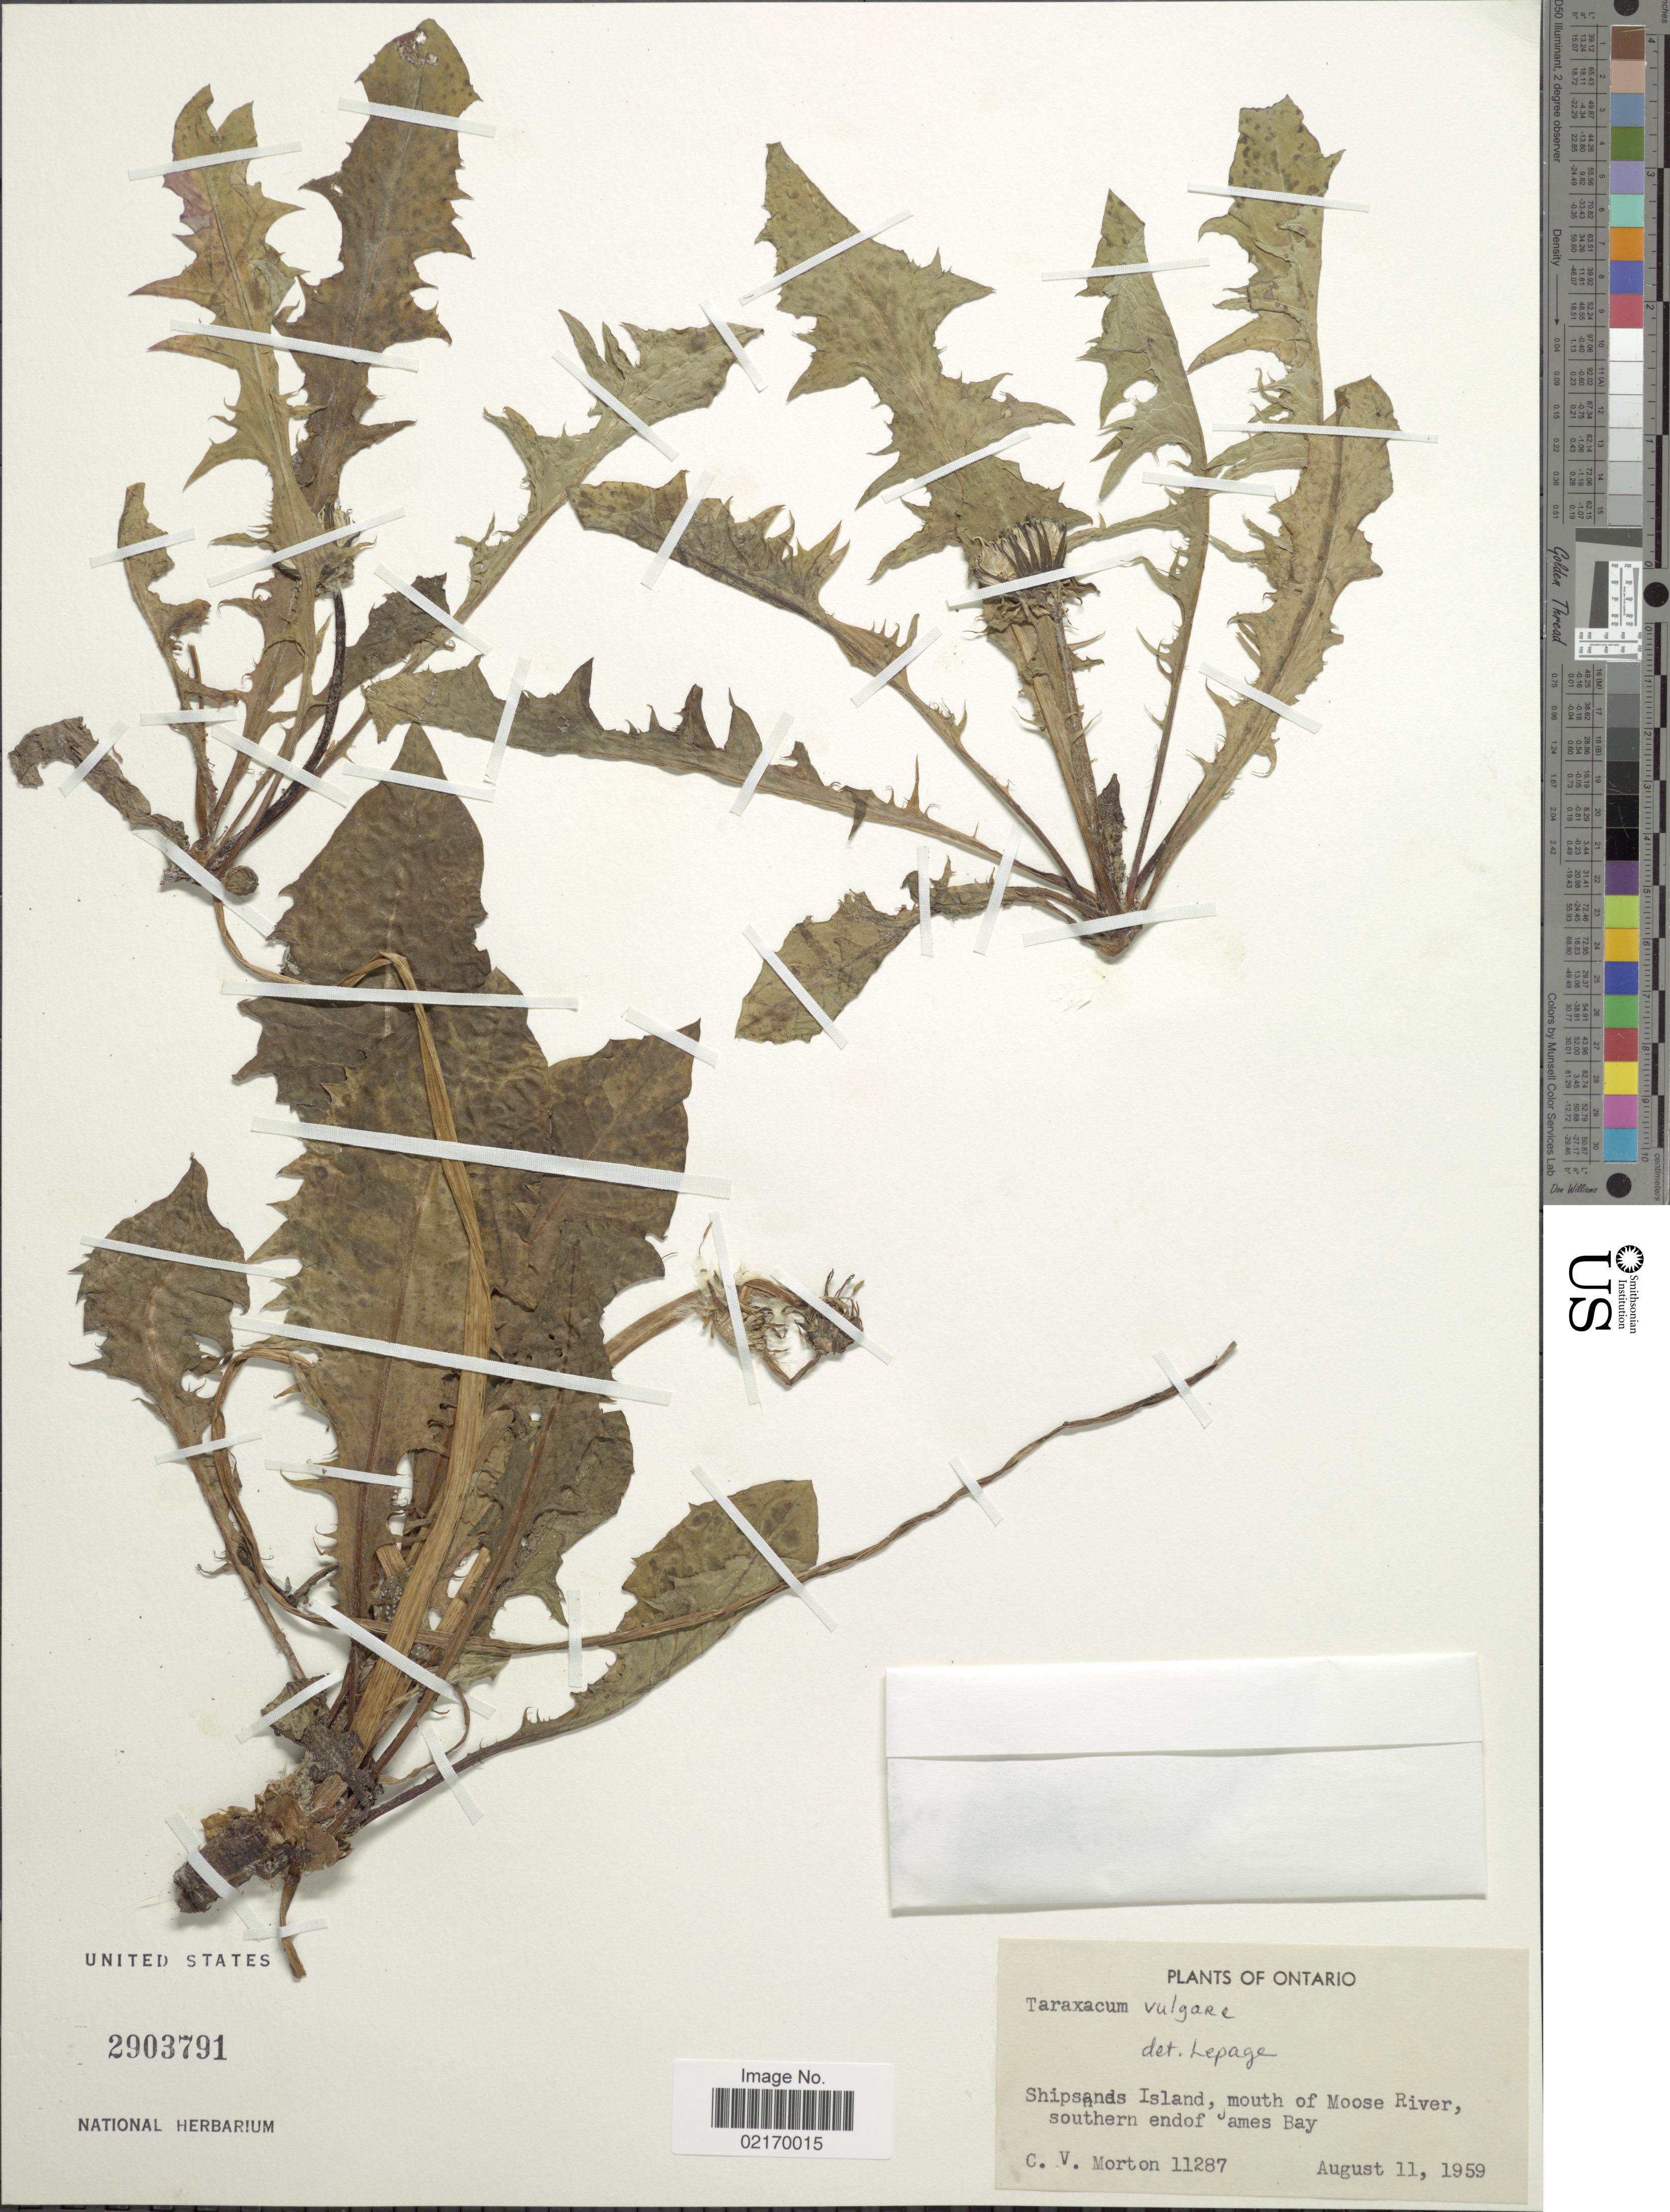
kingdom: Plantae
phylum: Tracheophyta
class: Magnoliopsida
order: Asterales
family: Asteraceae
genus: Taraxacum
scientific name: Taraxacum officinale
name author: G.H. Weber ex F.H. Wigg.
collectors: C. V. Morton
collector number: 11287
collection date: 1959-08-11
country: Canada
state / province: Ontario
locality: Shipsands Islands, mouth of Moose River, southern end of James Bay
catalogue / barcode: US 2903791